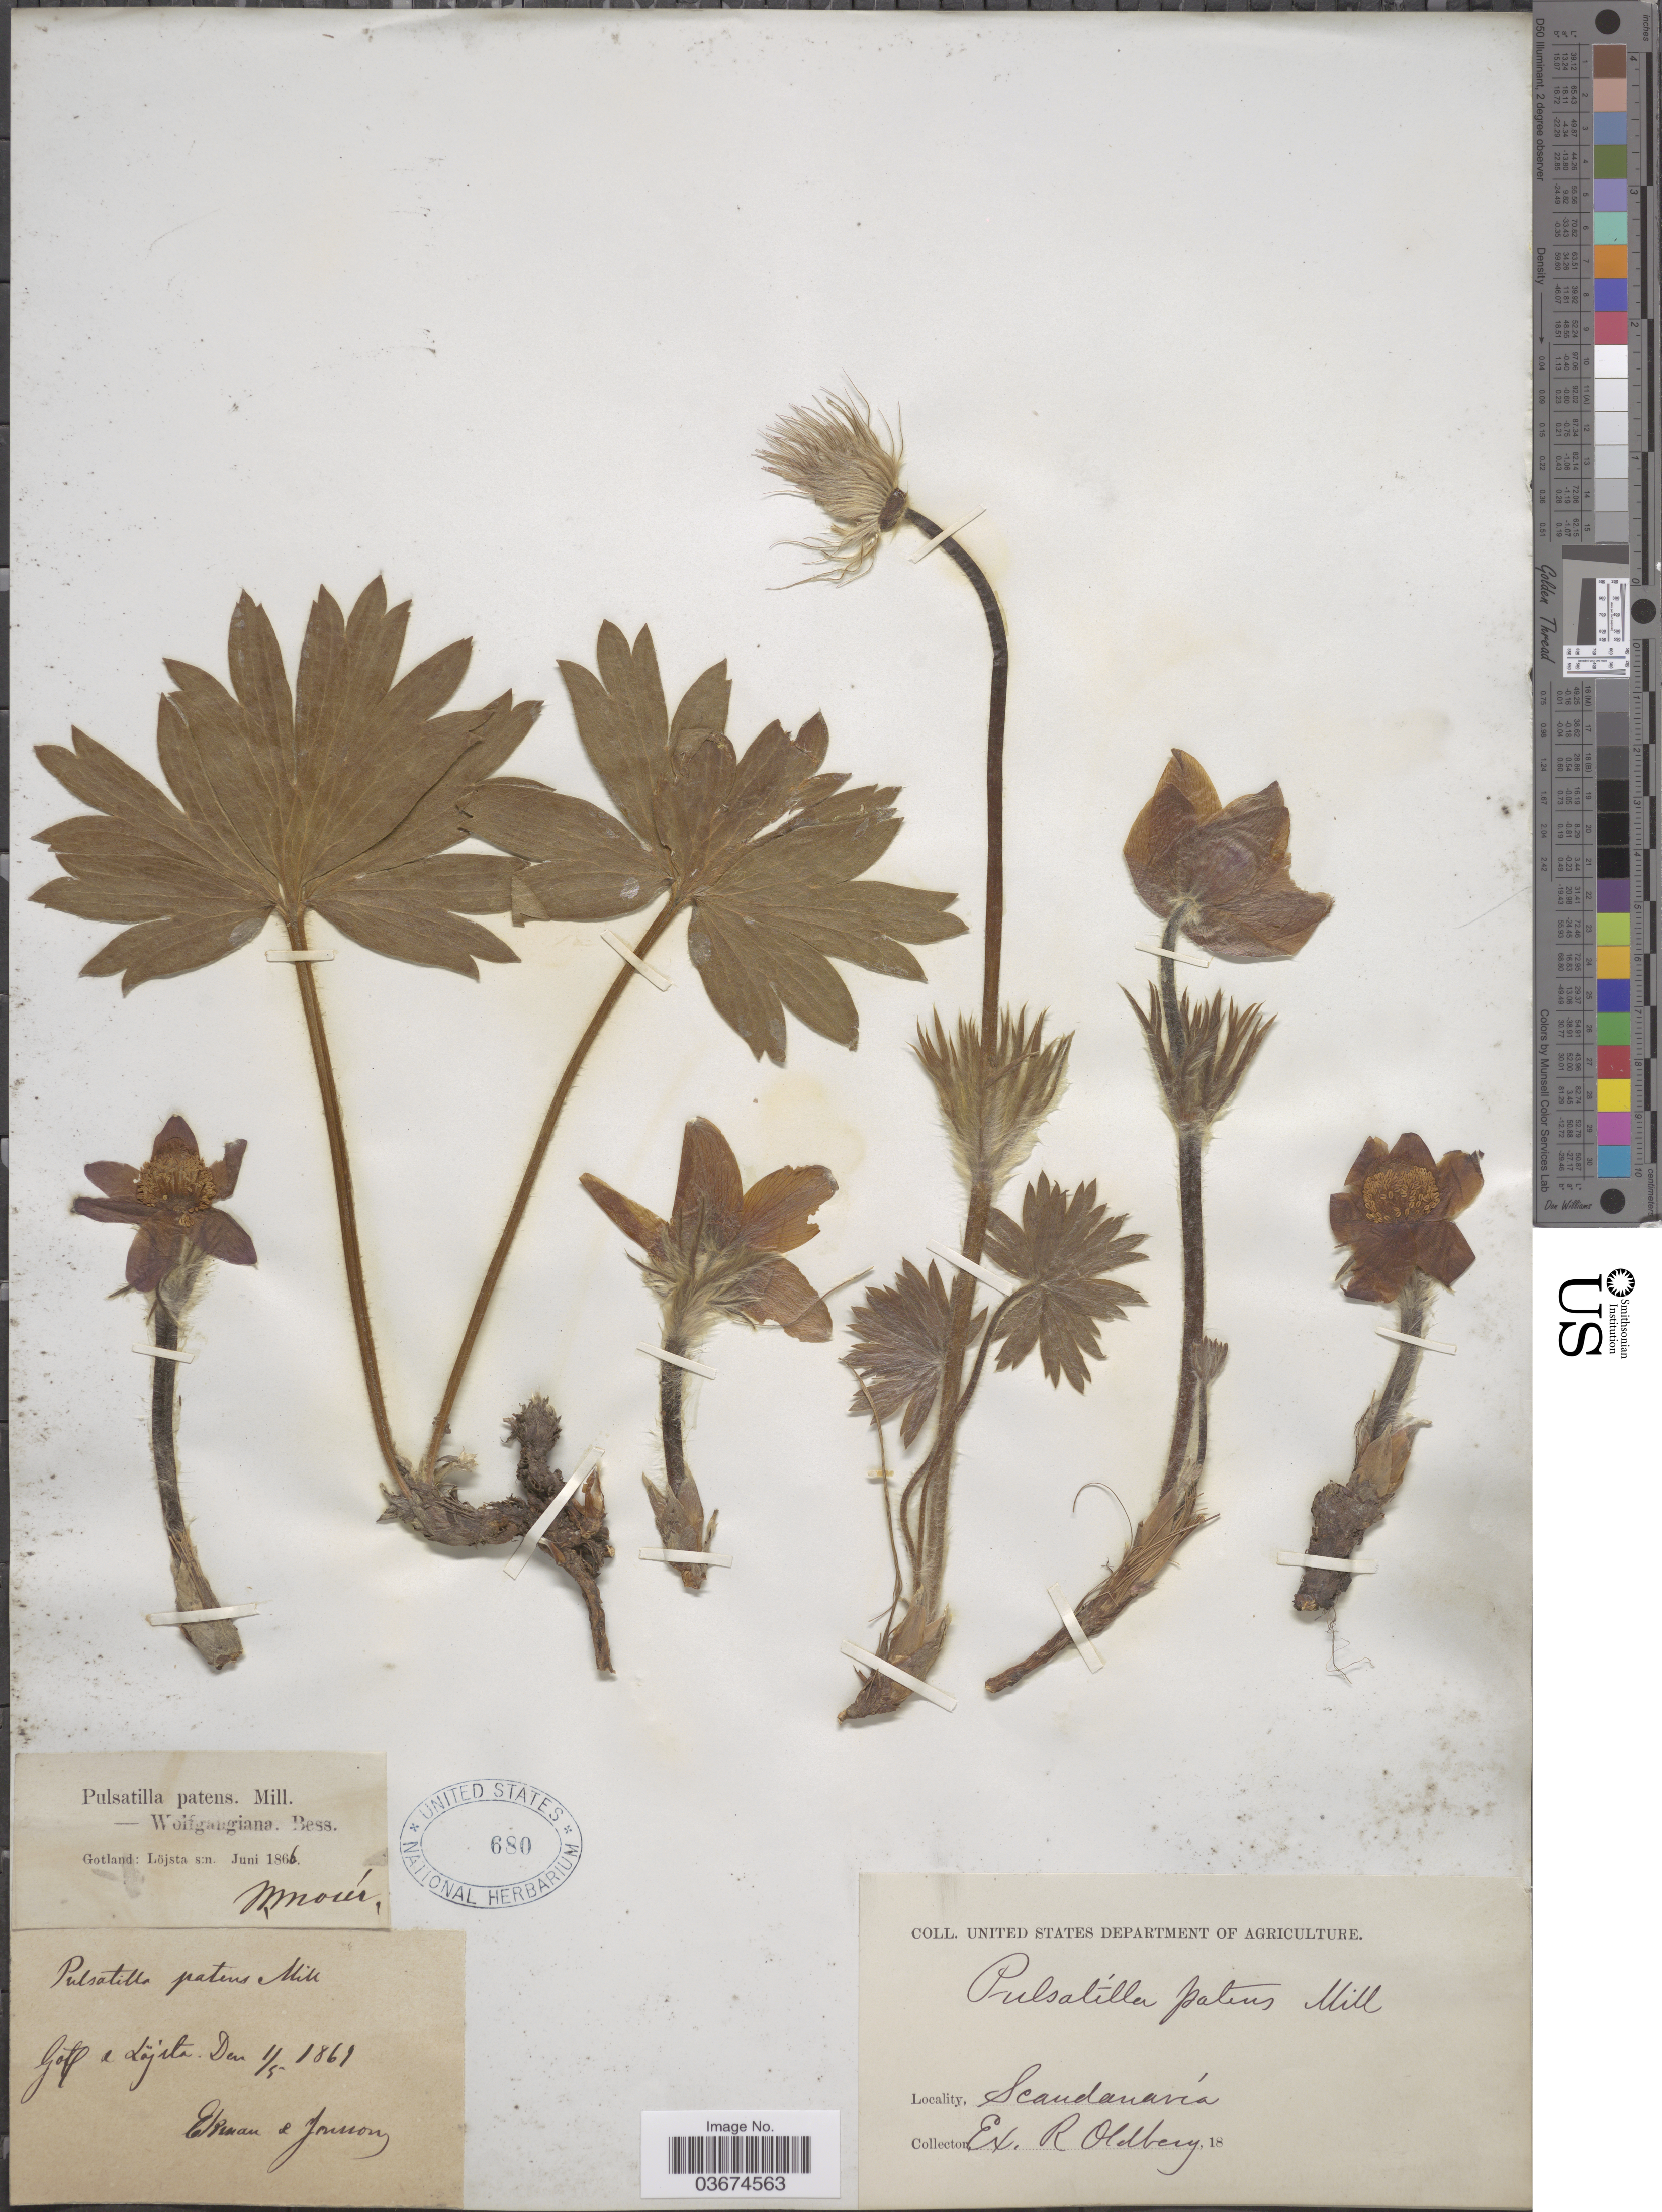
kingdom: Plantae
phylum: Tracheophyta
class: Magnoliopsida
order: Ranunculales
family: Ranunculaceae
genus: Pulsatilla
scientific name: Pulsatilla patens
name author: (L.) Mill.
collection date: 1866-06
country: Sweden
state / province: Gotland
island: Gotland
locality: Gotland: Löjsta. Scandanavia.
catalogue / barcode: US 680